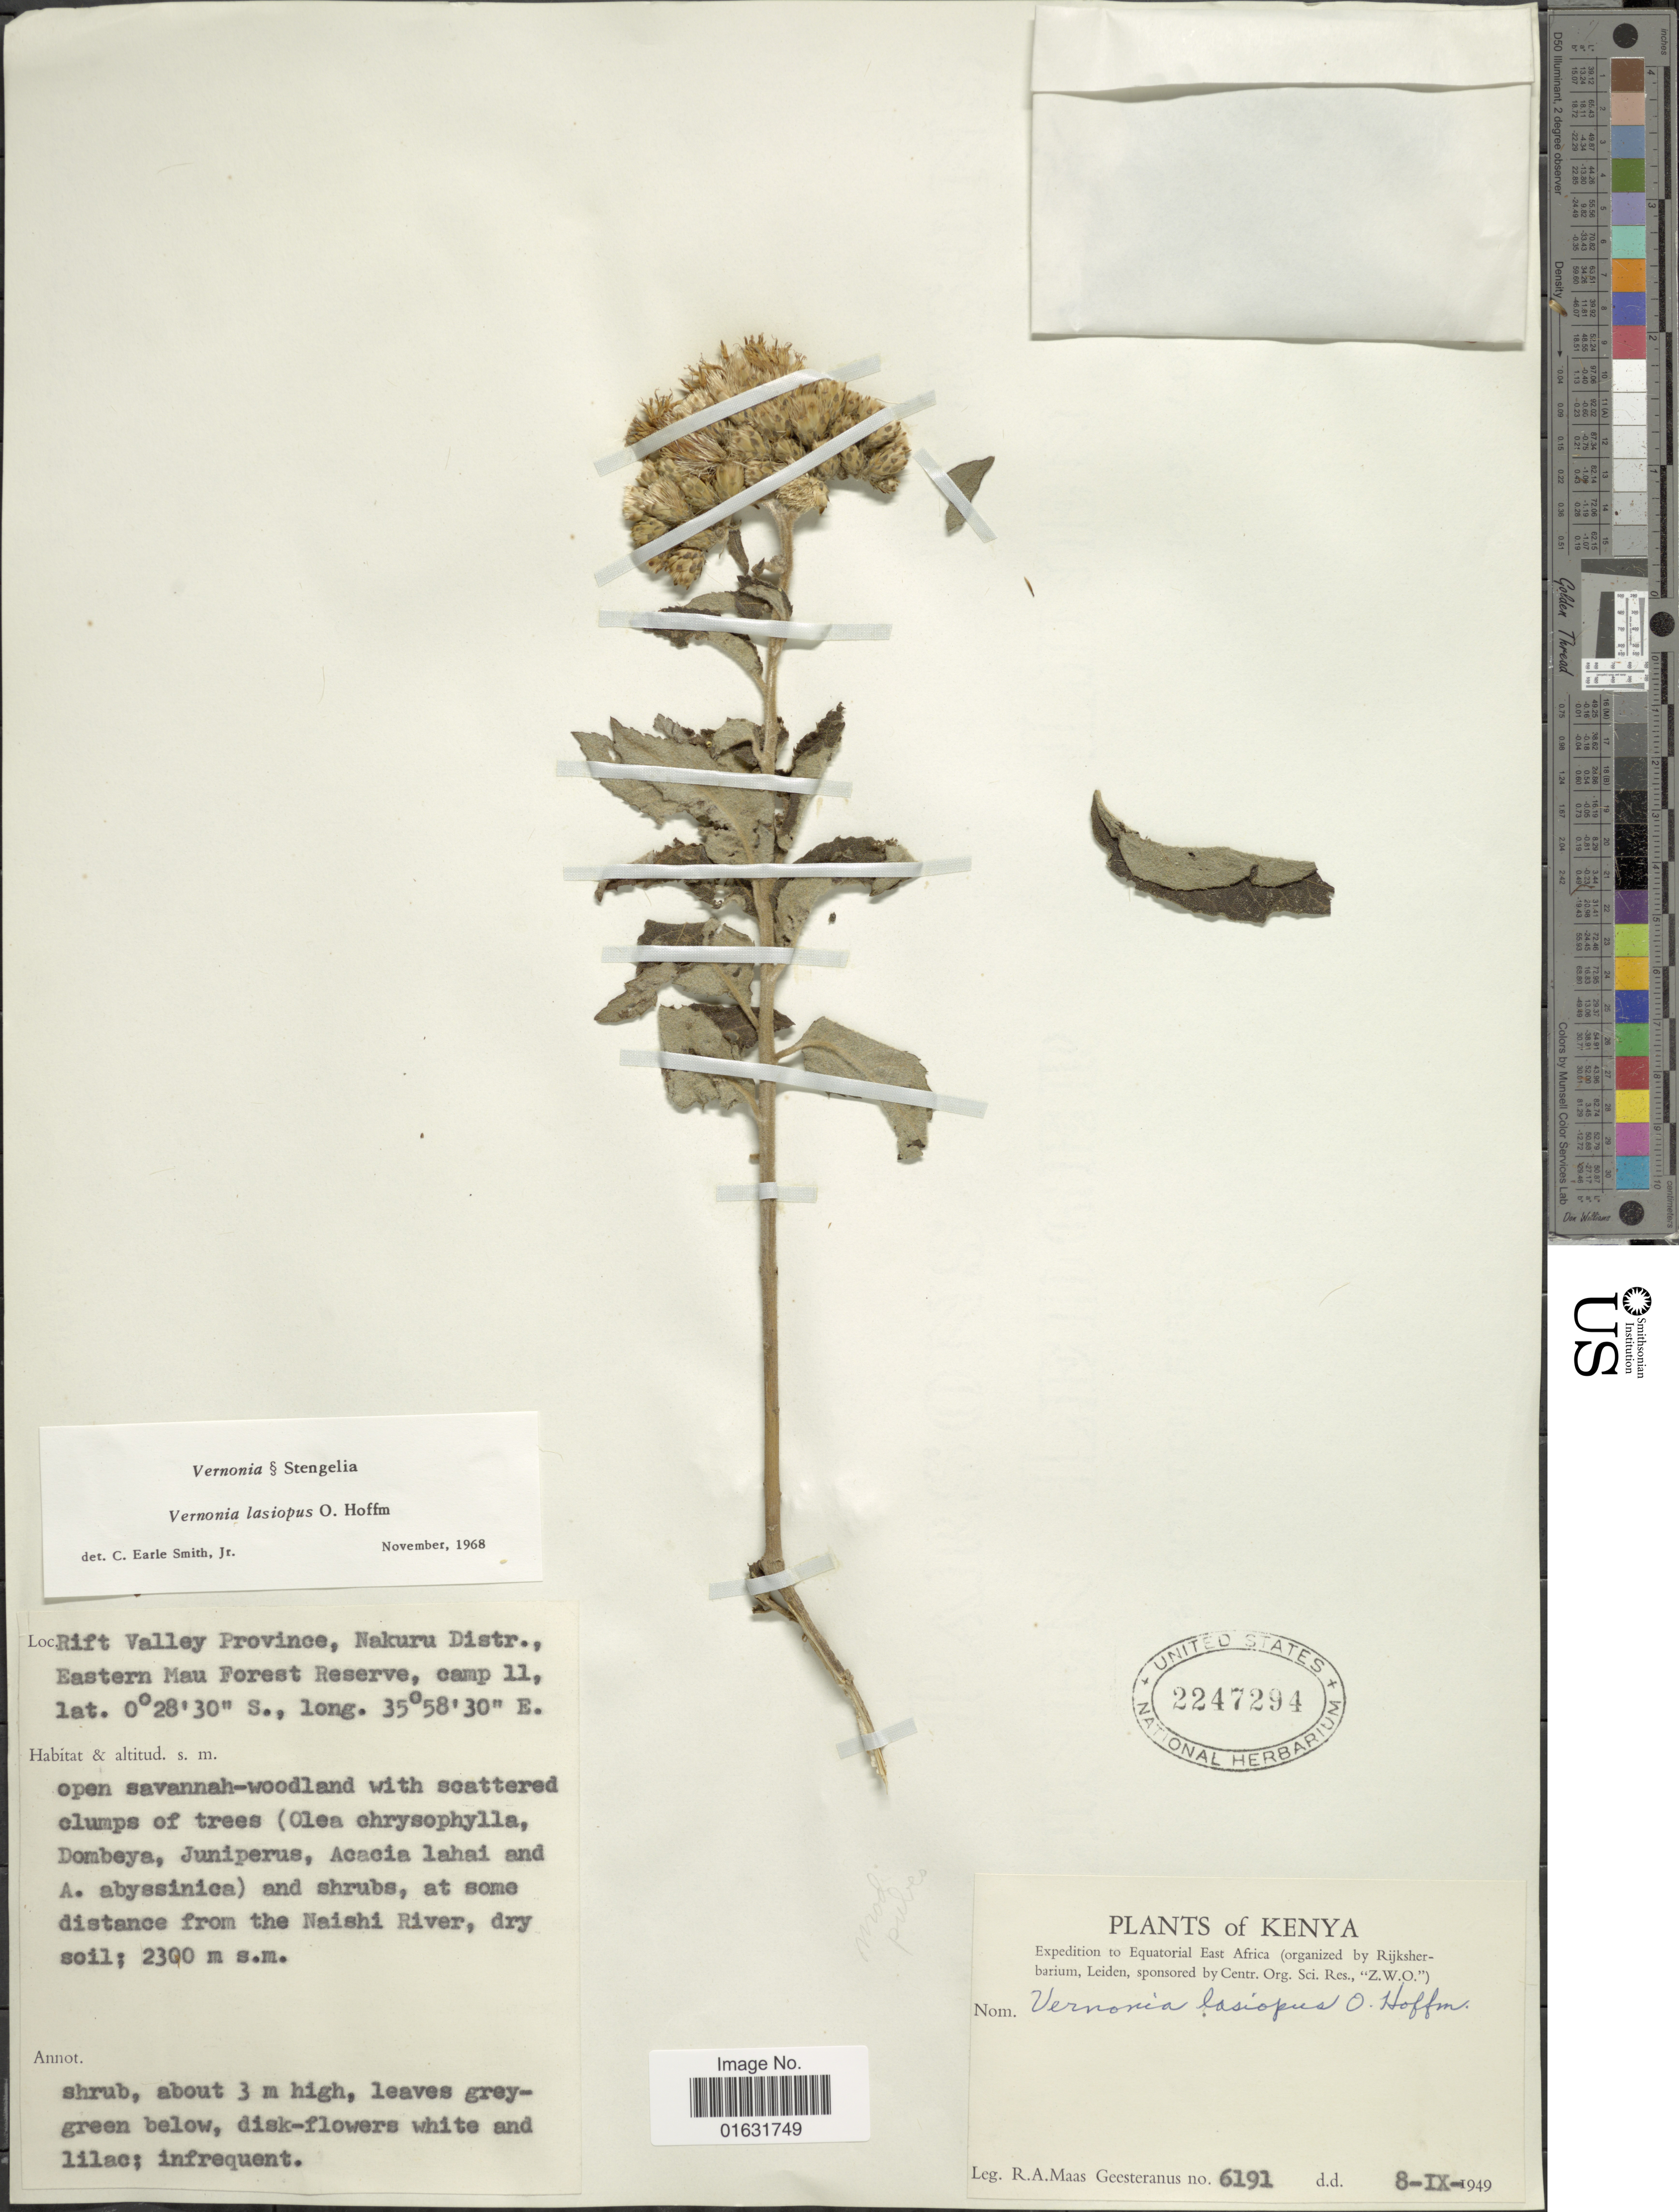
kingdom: Plantae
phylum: Tracheophyta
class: Magnoliopsida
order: Asterales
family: Asteraceae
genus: Baccharoides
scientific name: Baccharoides lasiopus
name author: (O. Hoffm.) H. Rob.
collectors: R. A. Maas Geesteranus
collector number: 6191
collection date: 1949-09-08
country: Kenya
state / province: Nakuru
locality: Nakuru Distr., Eastern Nau Forest Reserve, camp 11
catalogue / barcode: US 2247294